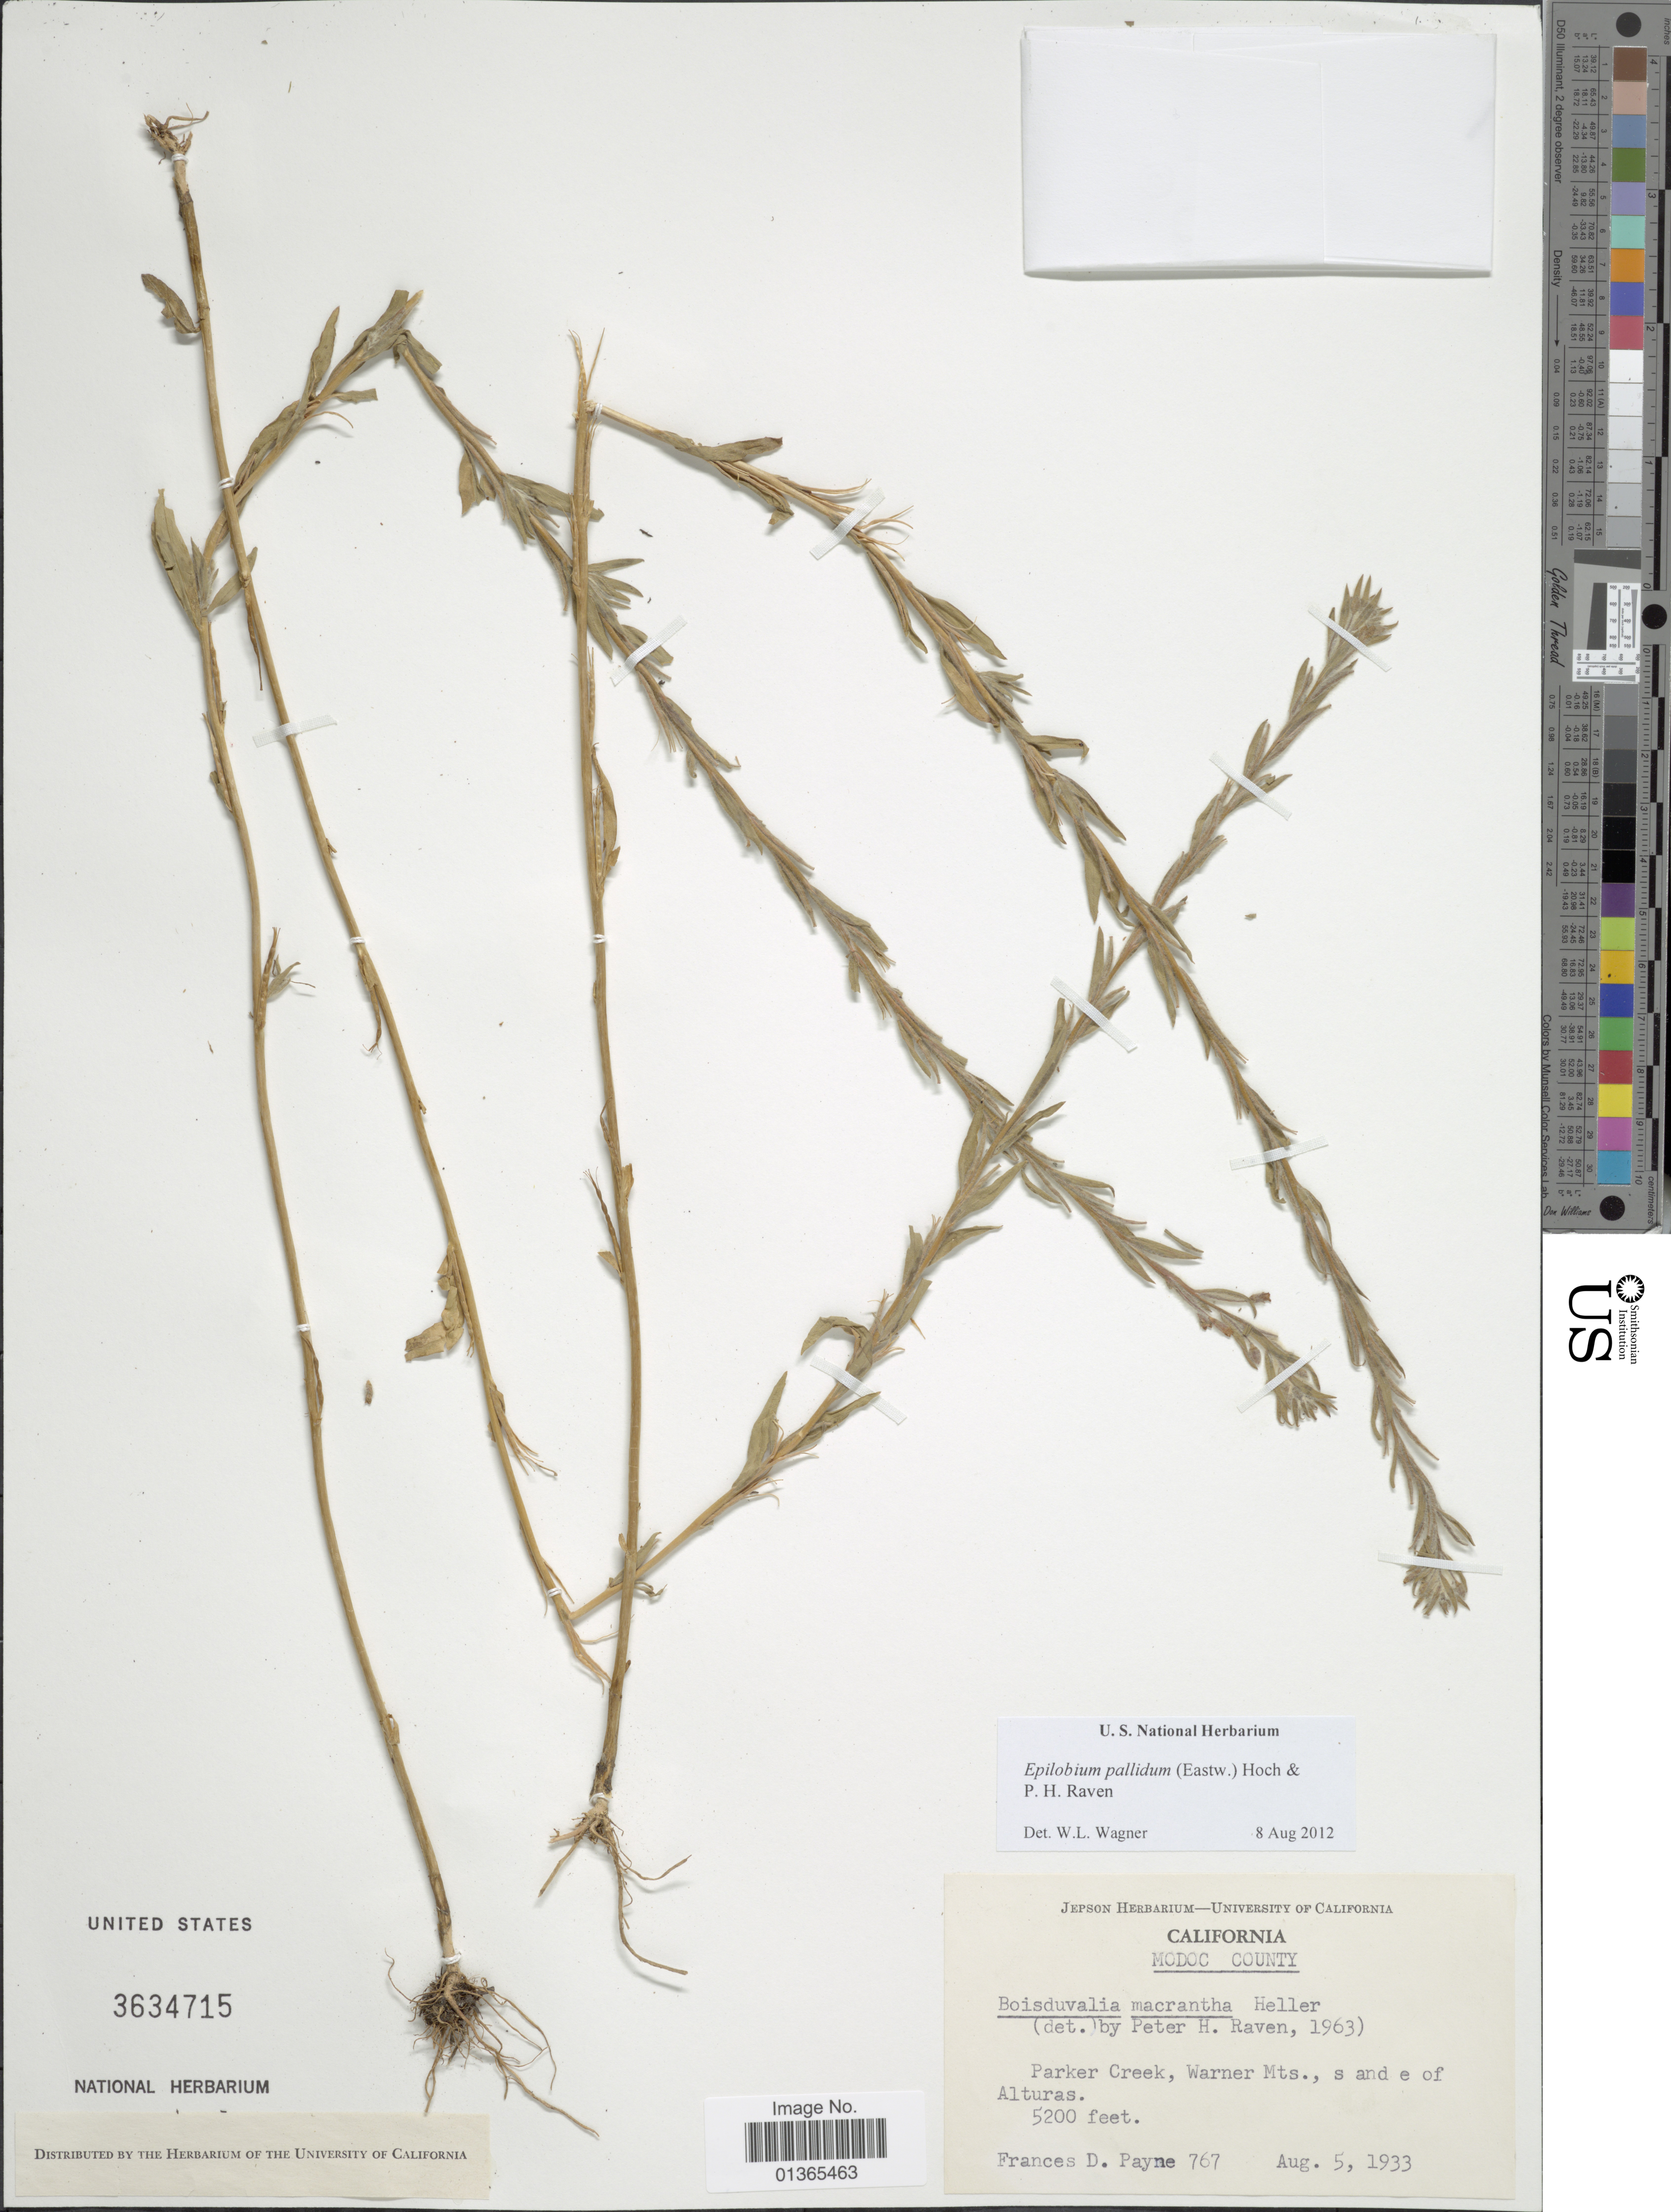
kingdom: Plantae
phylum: Tracheophyta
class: Magnoliopsida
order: Myrtales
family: Onagraceae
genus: Epilobium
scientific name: Epilobium pallidum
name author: (Eastw.) Hoch & P.H. Raven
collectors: F. Payne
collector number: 767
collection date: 1933-08-05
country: United States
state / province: California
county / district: Modoc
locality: Modoc County. Parker Creek, Warner Mts., s and e of Alturas.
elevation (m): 1585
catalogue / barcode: US 3634715